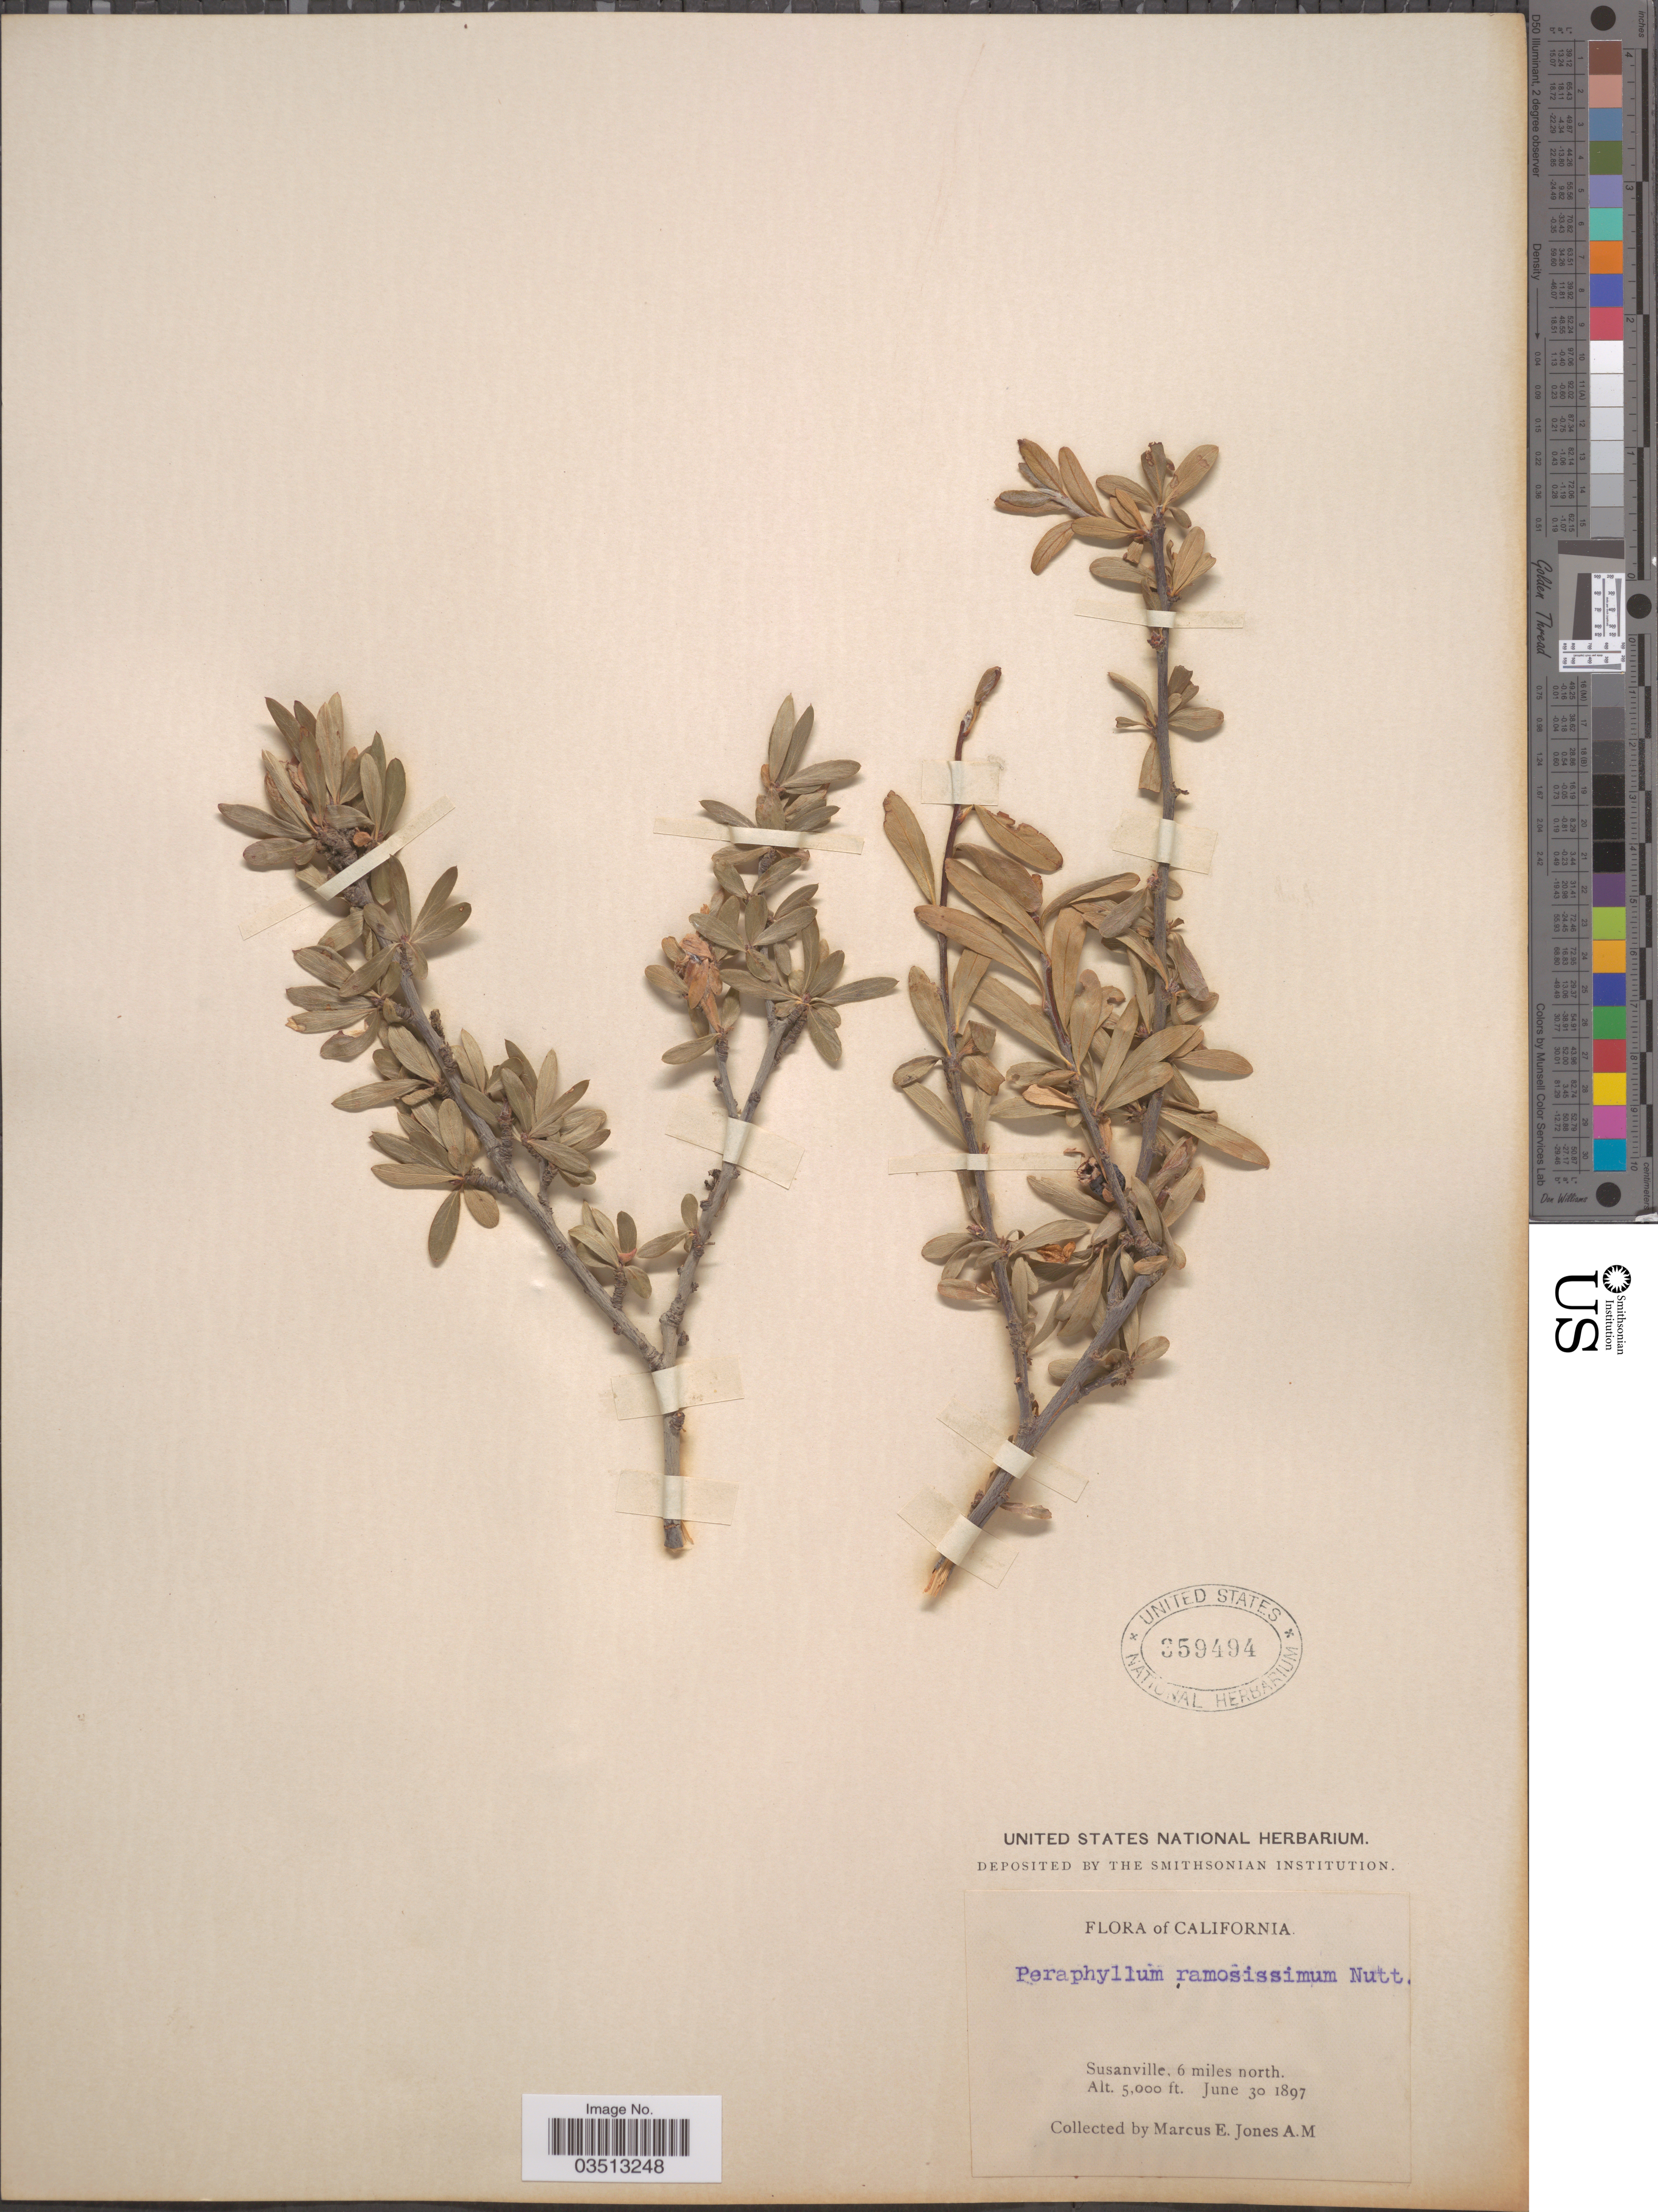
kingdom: Plantae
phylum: Tracheophyta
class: Magnoliopsida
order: Rosales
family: Rosaceae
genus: Peraphyllum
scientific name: Peraphyllum ramosissimum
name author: Nutt.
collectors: M. E. Jones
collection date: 1897-06-30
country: United States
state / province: California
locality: Susanville, 6 miles north.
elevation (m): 1524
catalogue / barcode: US 359494